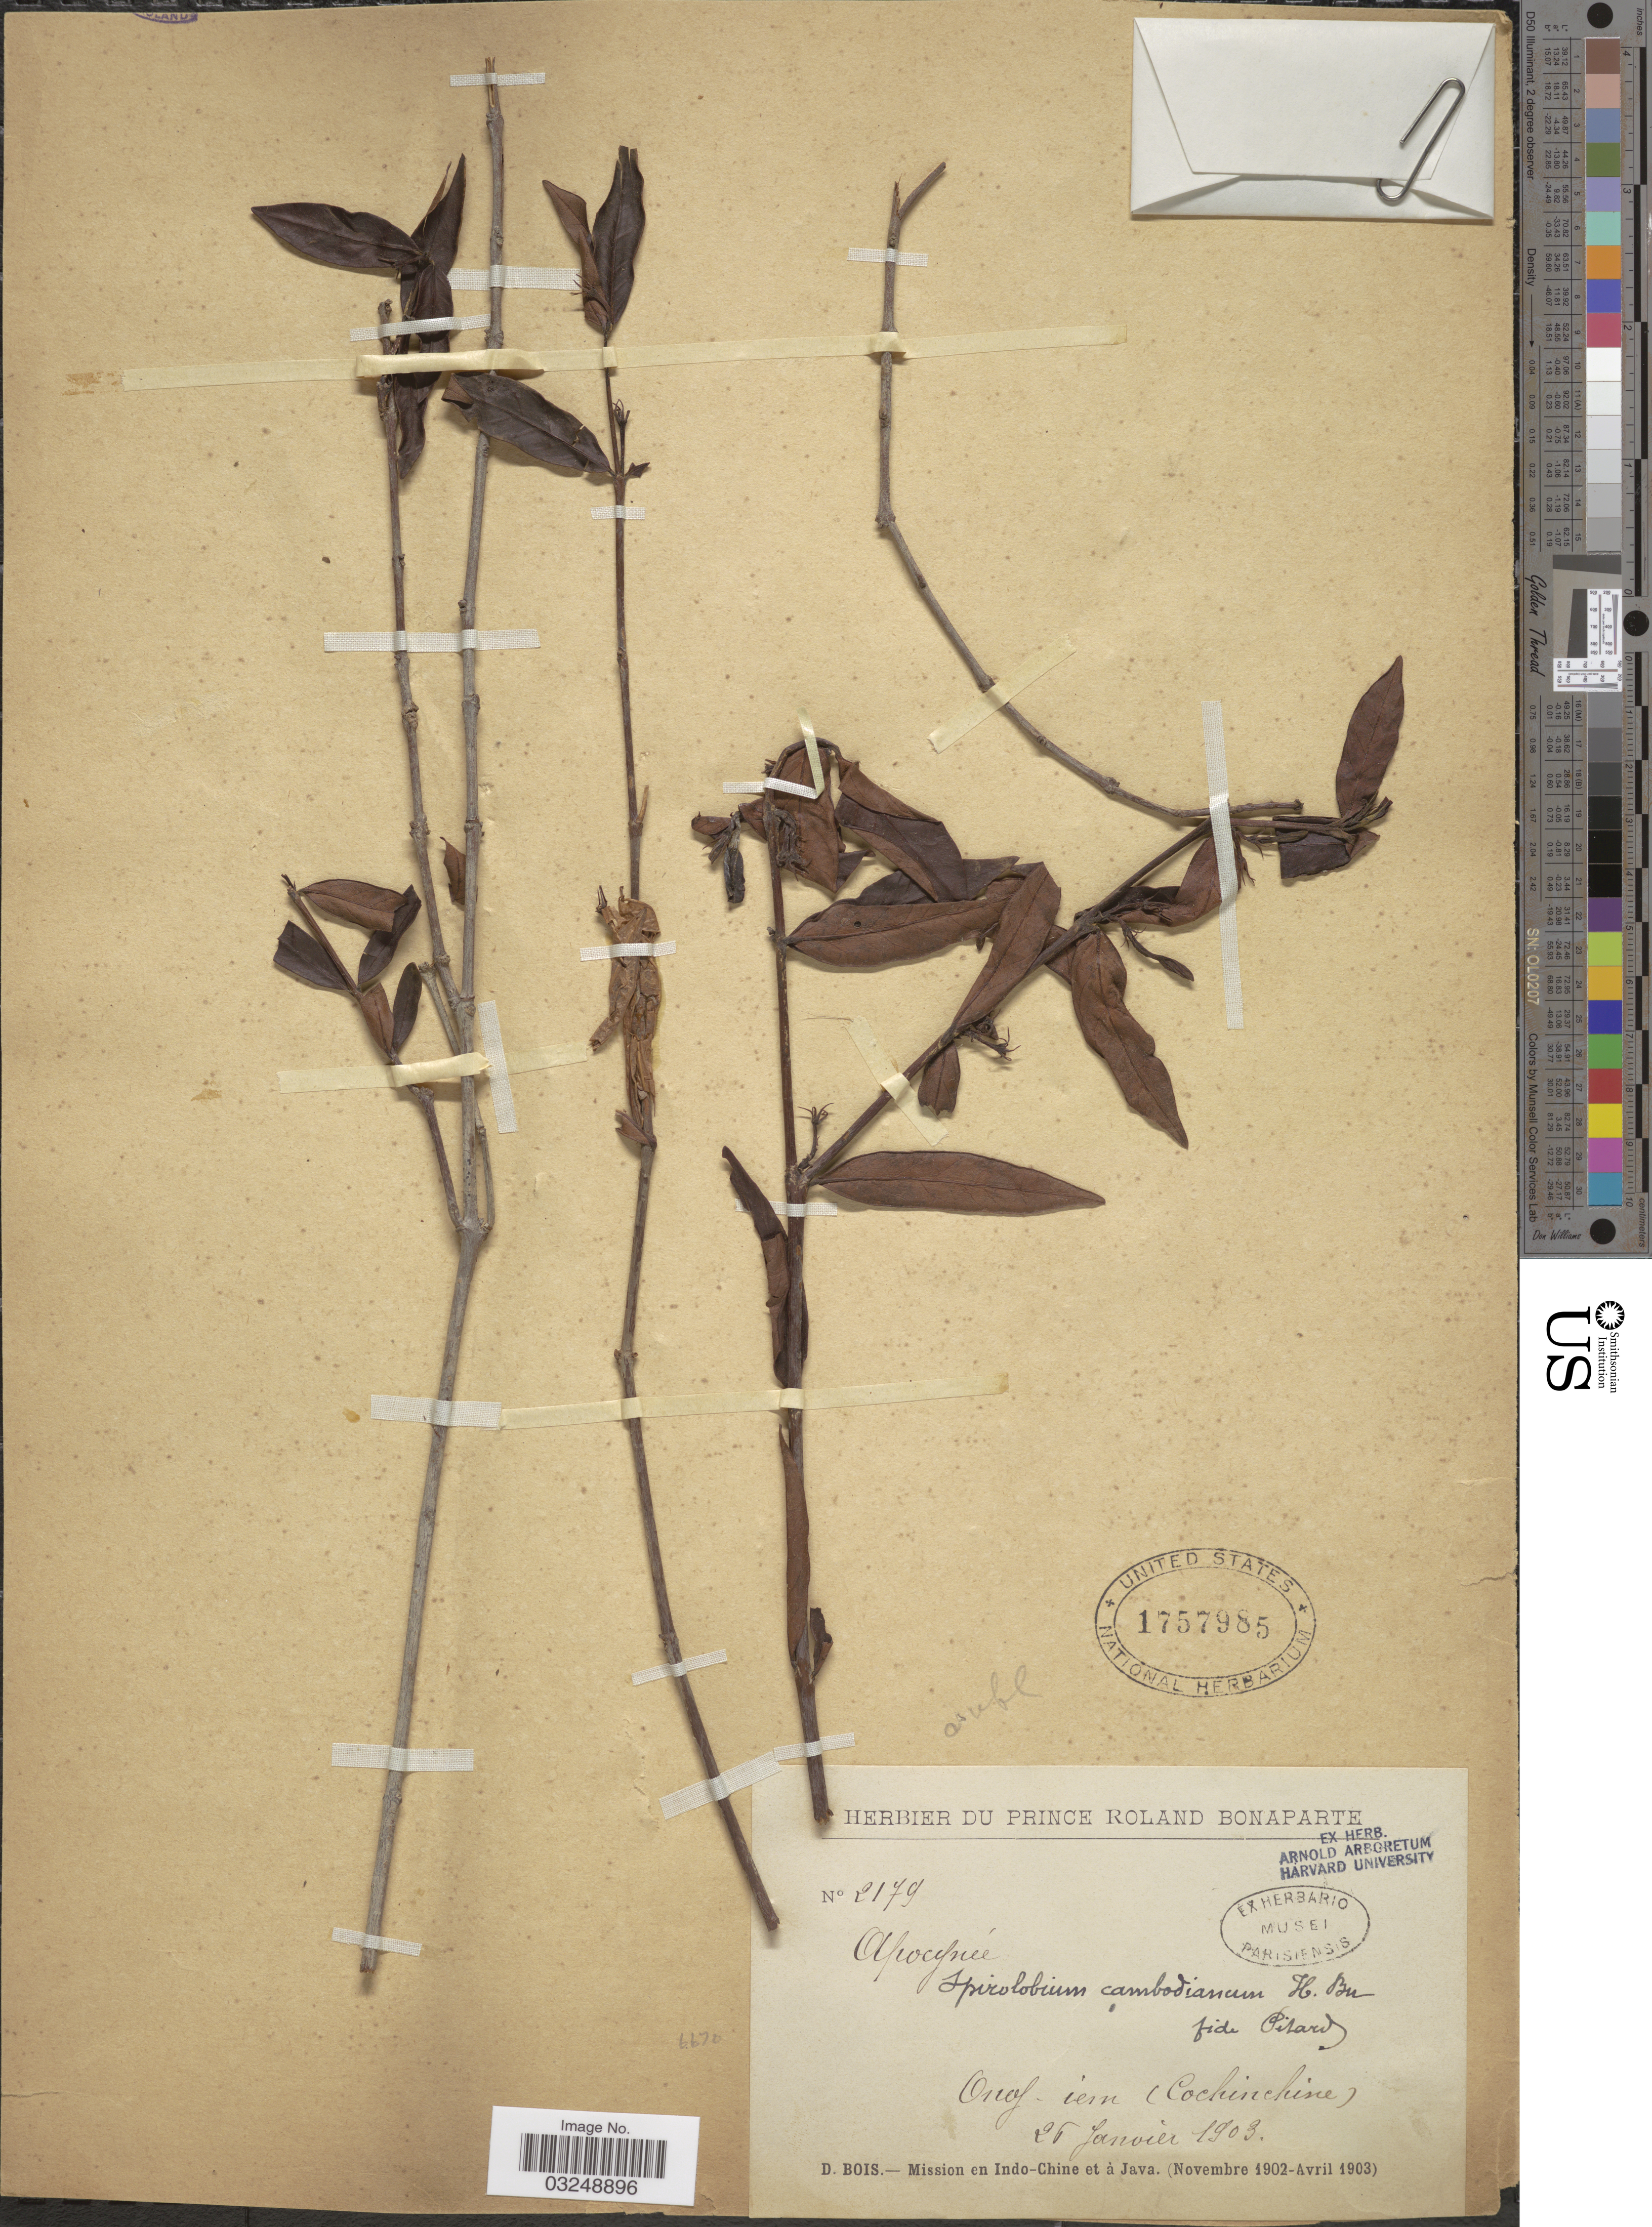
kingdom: Plantae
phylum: Tracheophyta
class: Magnoliopsida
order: Gentianales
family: Apocynaceae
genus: Spirolobium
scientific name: Spirolobium cambodianum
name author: Baill.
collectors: D. Bois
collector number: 2179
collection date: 1903-01-26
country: Vietnam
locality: Onaf. im (Cochinchine). Indo-Chine et à Java.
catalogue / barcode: US 1757985